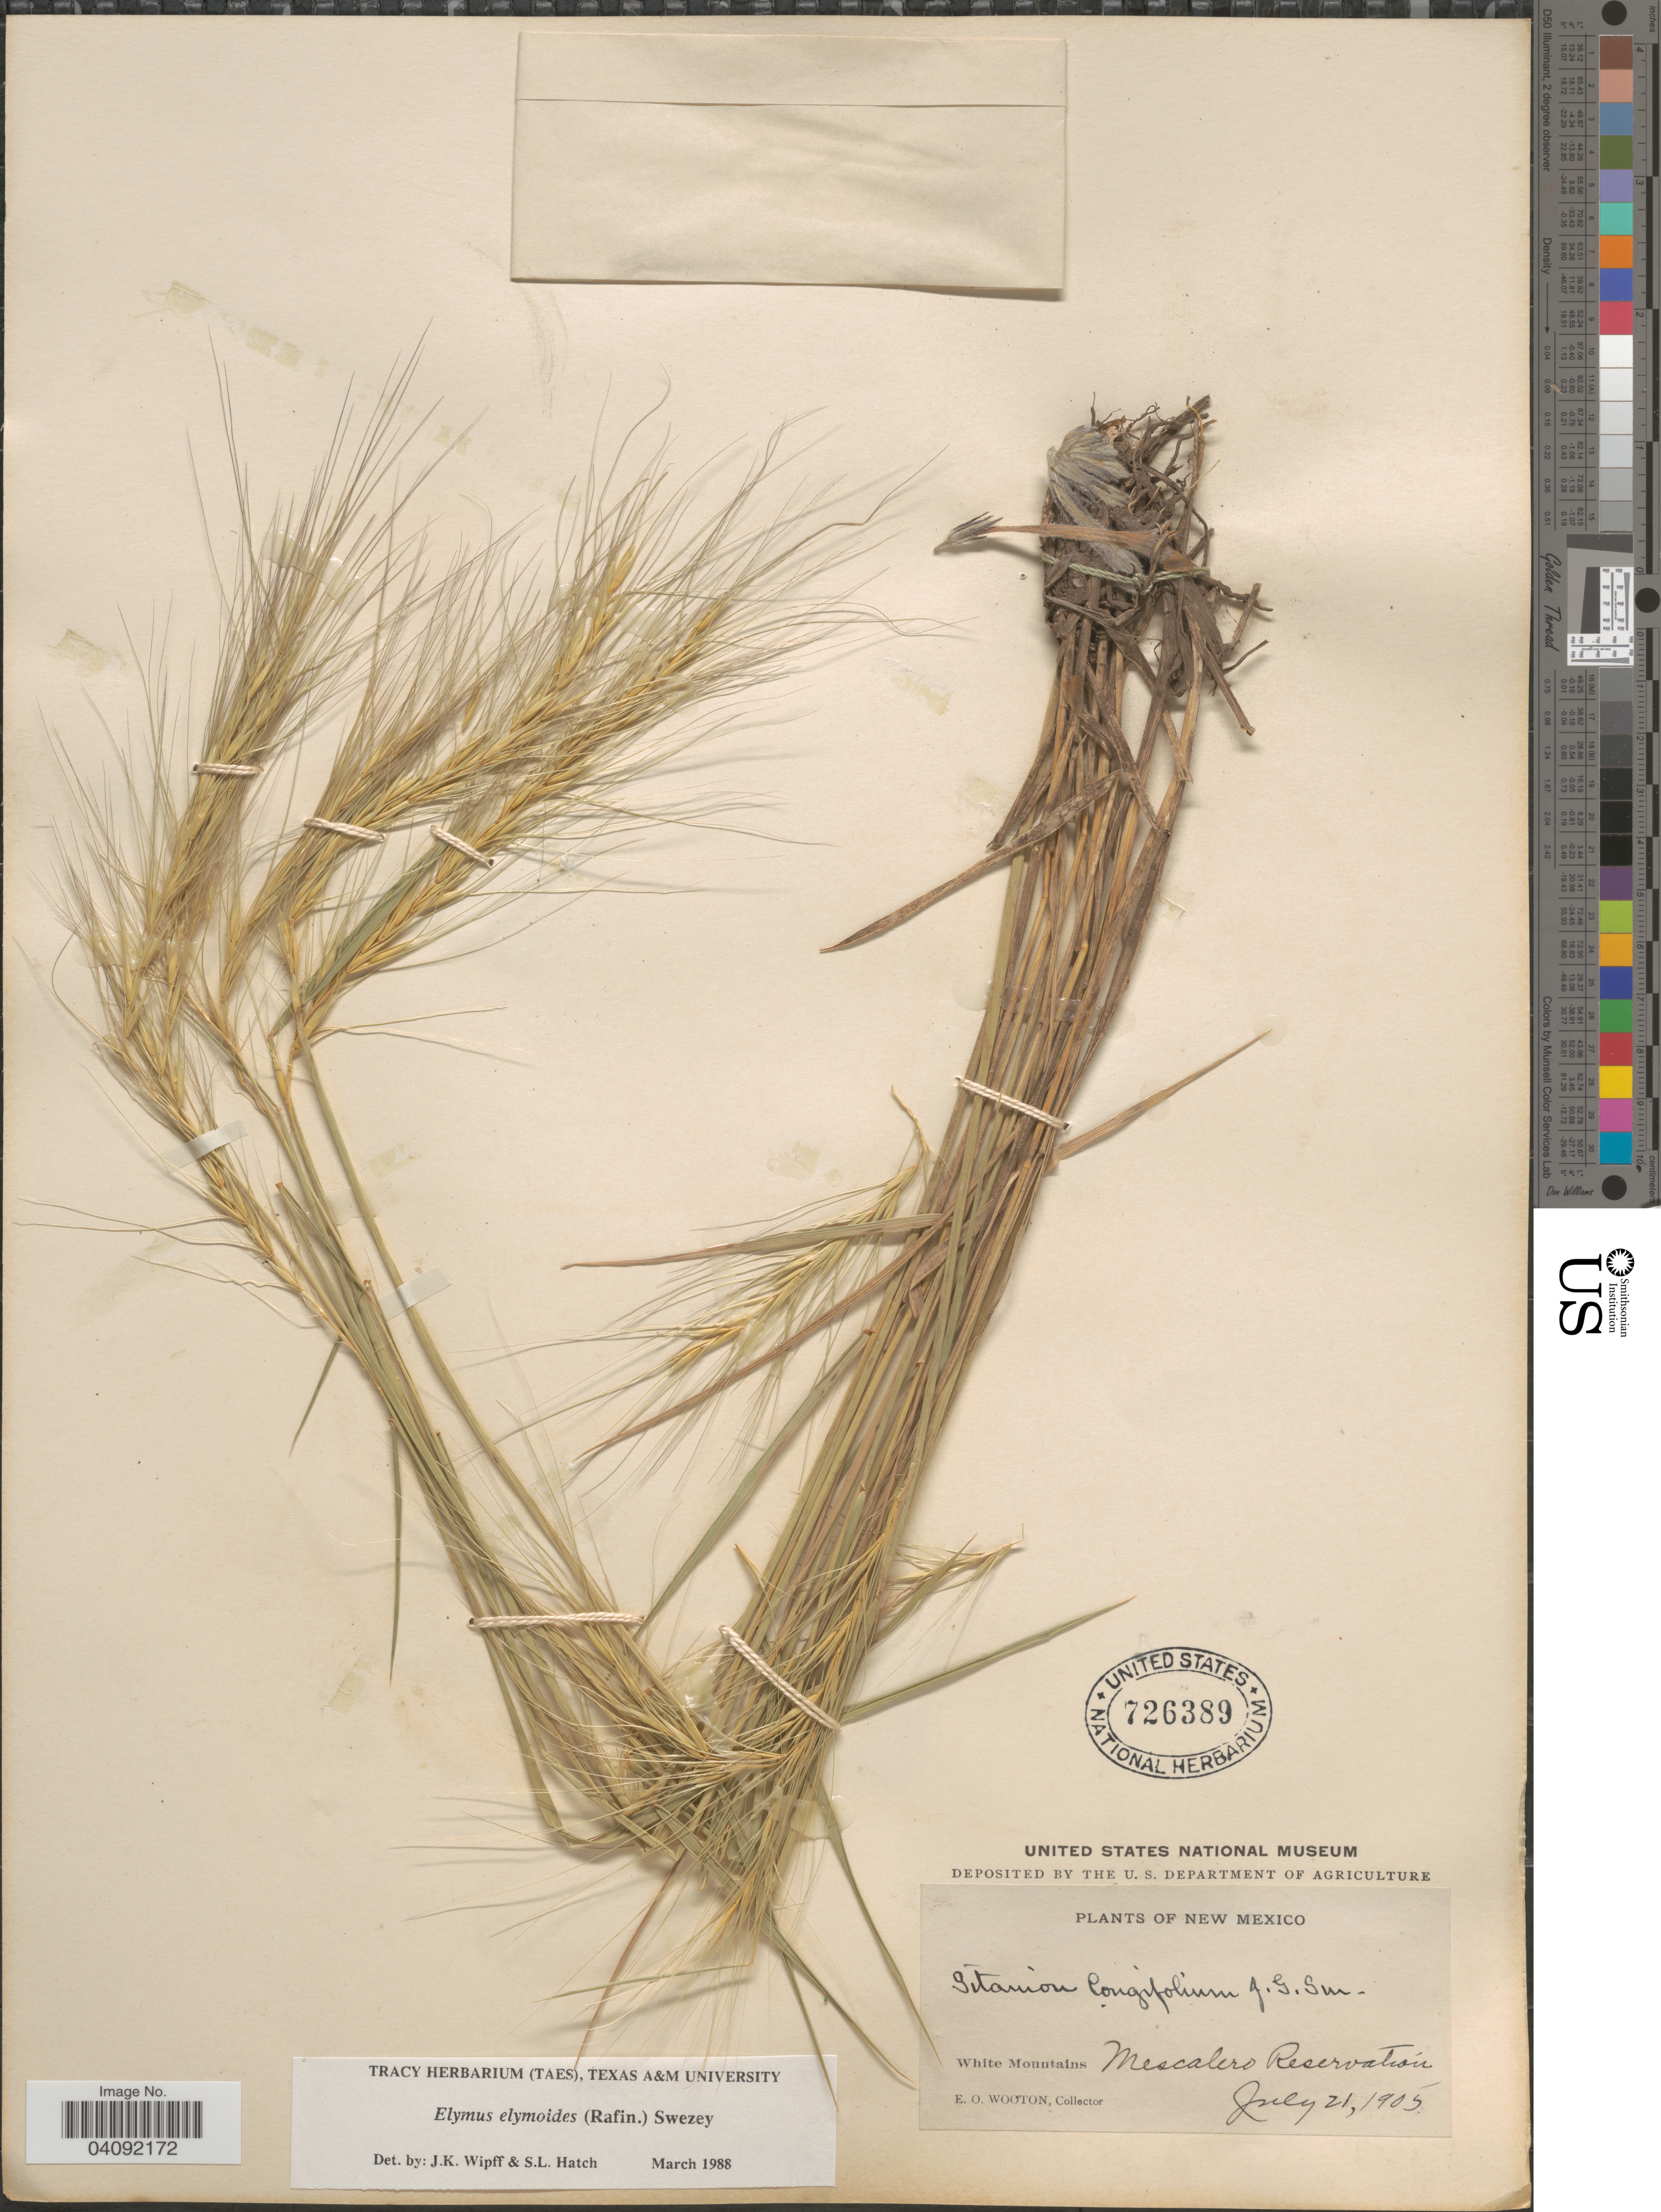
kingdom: Plantae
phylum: Tracheophyta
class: Liliopsida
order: Poales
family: Poaceae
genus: Elymus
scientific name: Elymus elymoides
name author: (Raf.) Swezey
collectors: E. O. Wooton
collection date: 1905-07-21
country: United States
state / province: New Mexico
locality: White Mountains. Mescalero Reservation.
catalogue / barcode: US 726389